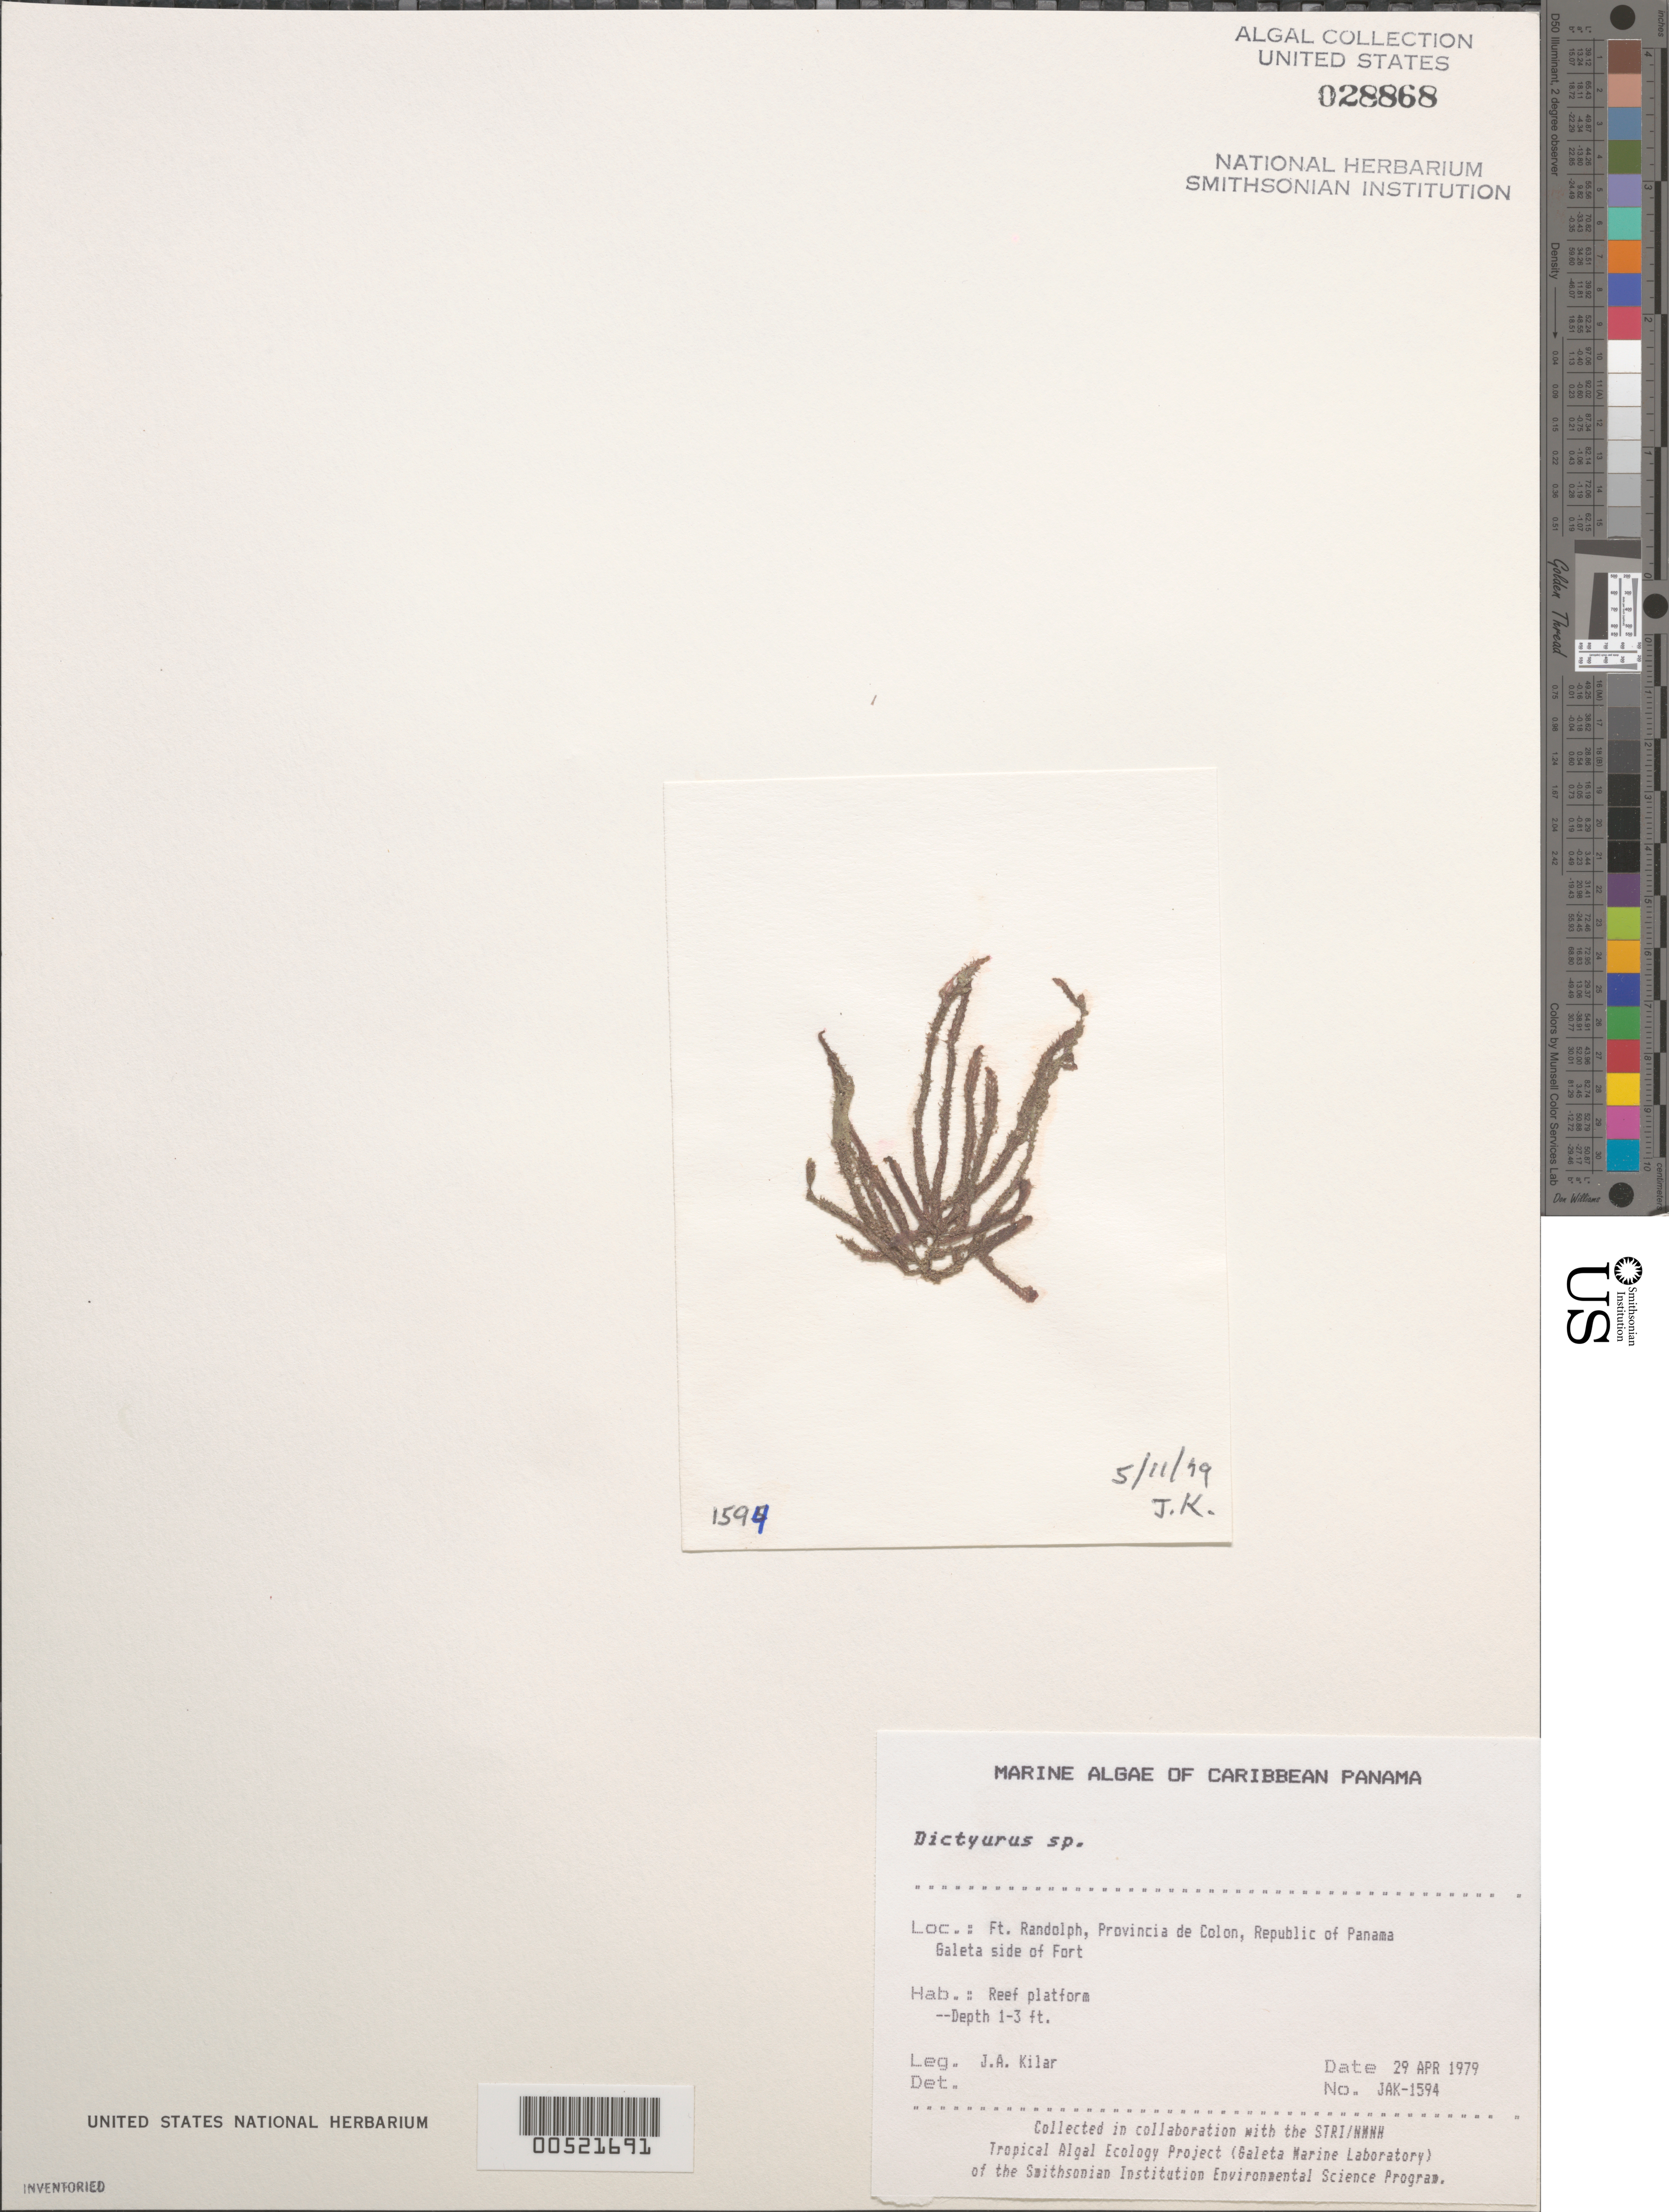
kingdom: Plantae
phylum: Rhodophyta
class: Florideophyceae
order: Ceramiales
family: Dasyaceae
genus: Dictyurus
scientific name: Dictyurus sp.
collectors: J. A. Kilar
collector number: JAK-1594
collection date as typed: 29 Apr 1979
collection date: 1979-04-29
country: Panama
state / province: Colón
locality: Fort Randolph, Galeta side of fort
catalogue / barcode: US 28868